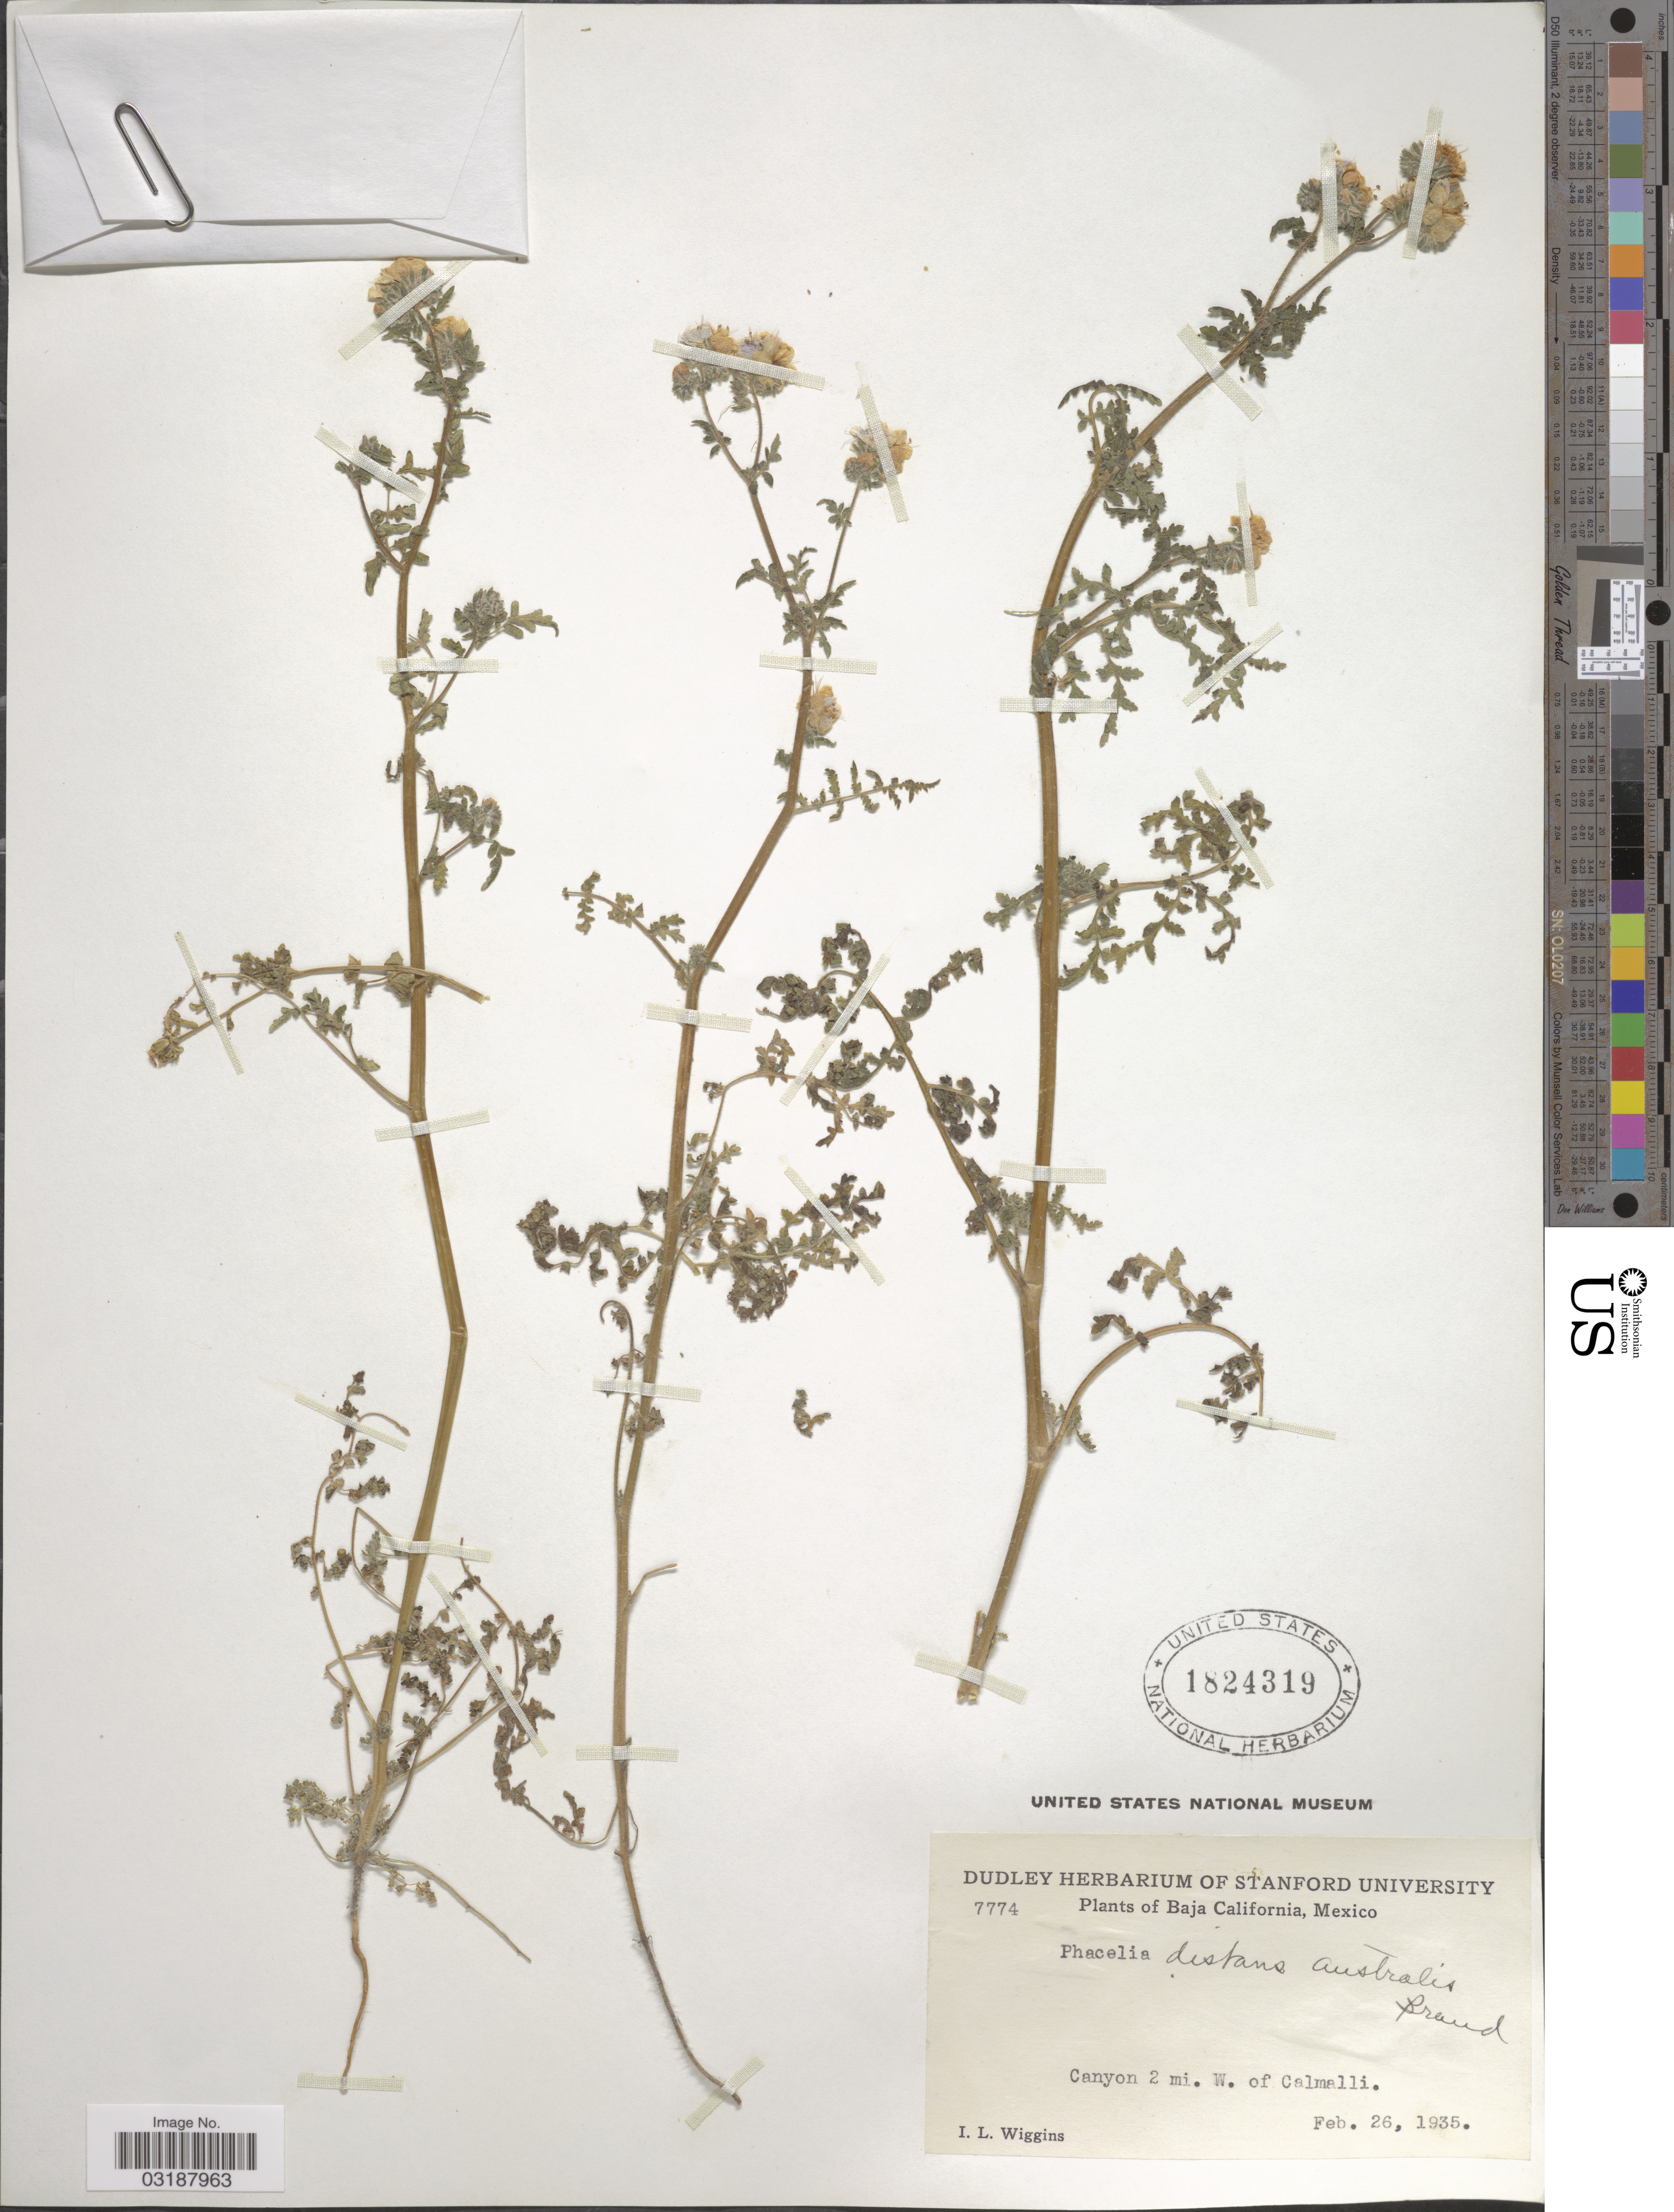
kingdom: Plantae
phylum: Tracheophyta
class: Magnoliopsida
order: Boraginales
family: Hydrophyllaceae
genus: Phacelia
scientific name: Phacelia distans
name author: Benth.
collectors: I. L. Wiggins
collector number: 7774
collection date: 1935-02-26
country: Mexico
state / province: Baja California Norte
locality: Canyon 2 mi. W. of Calmalli.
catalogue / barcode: US 1824319